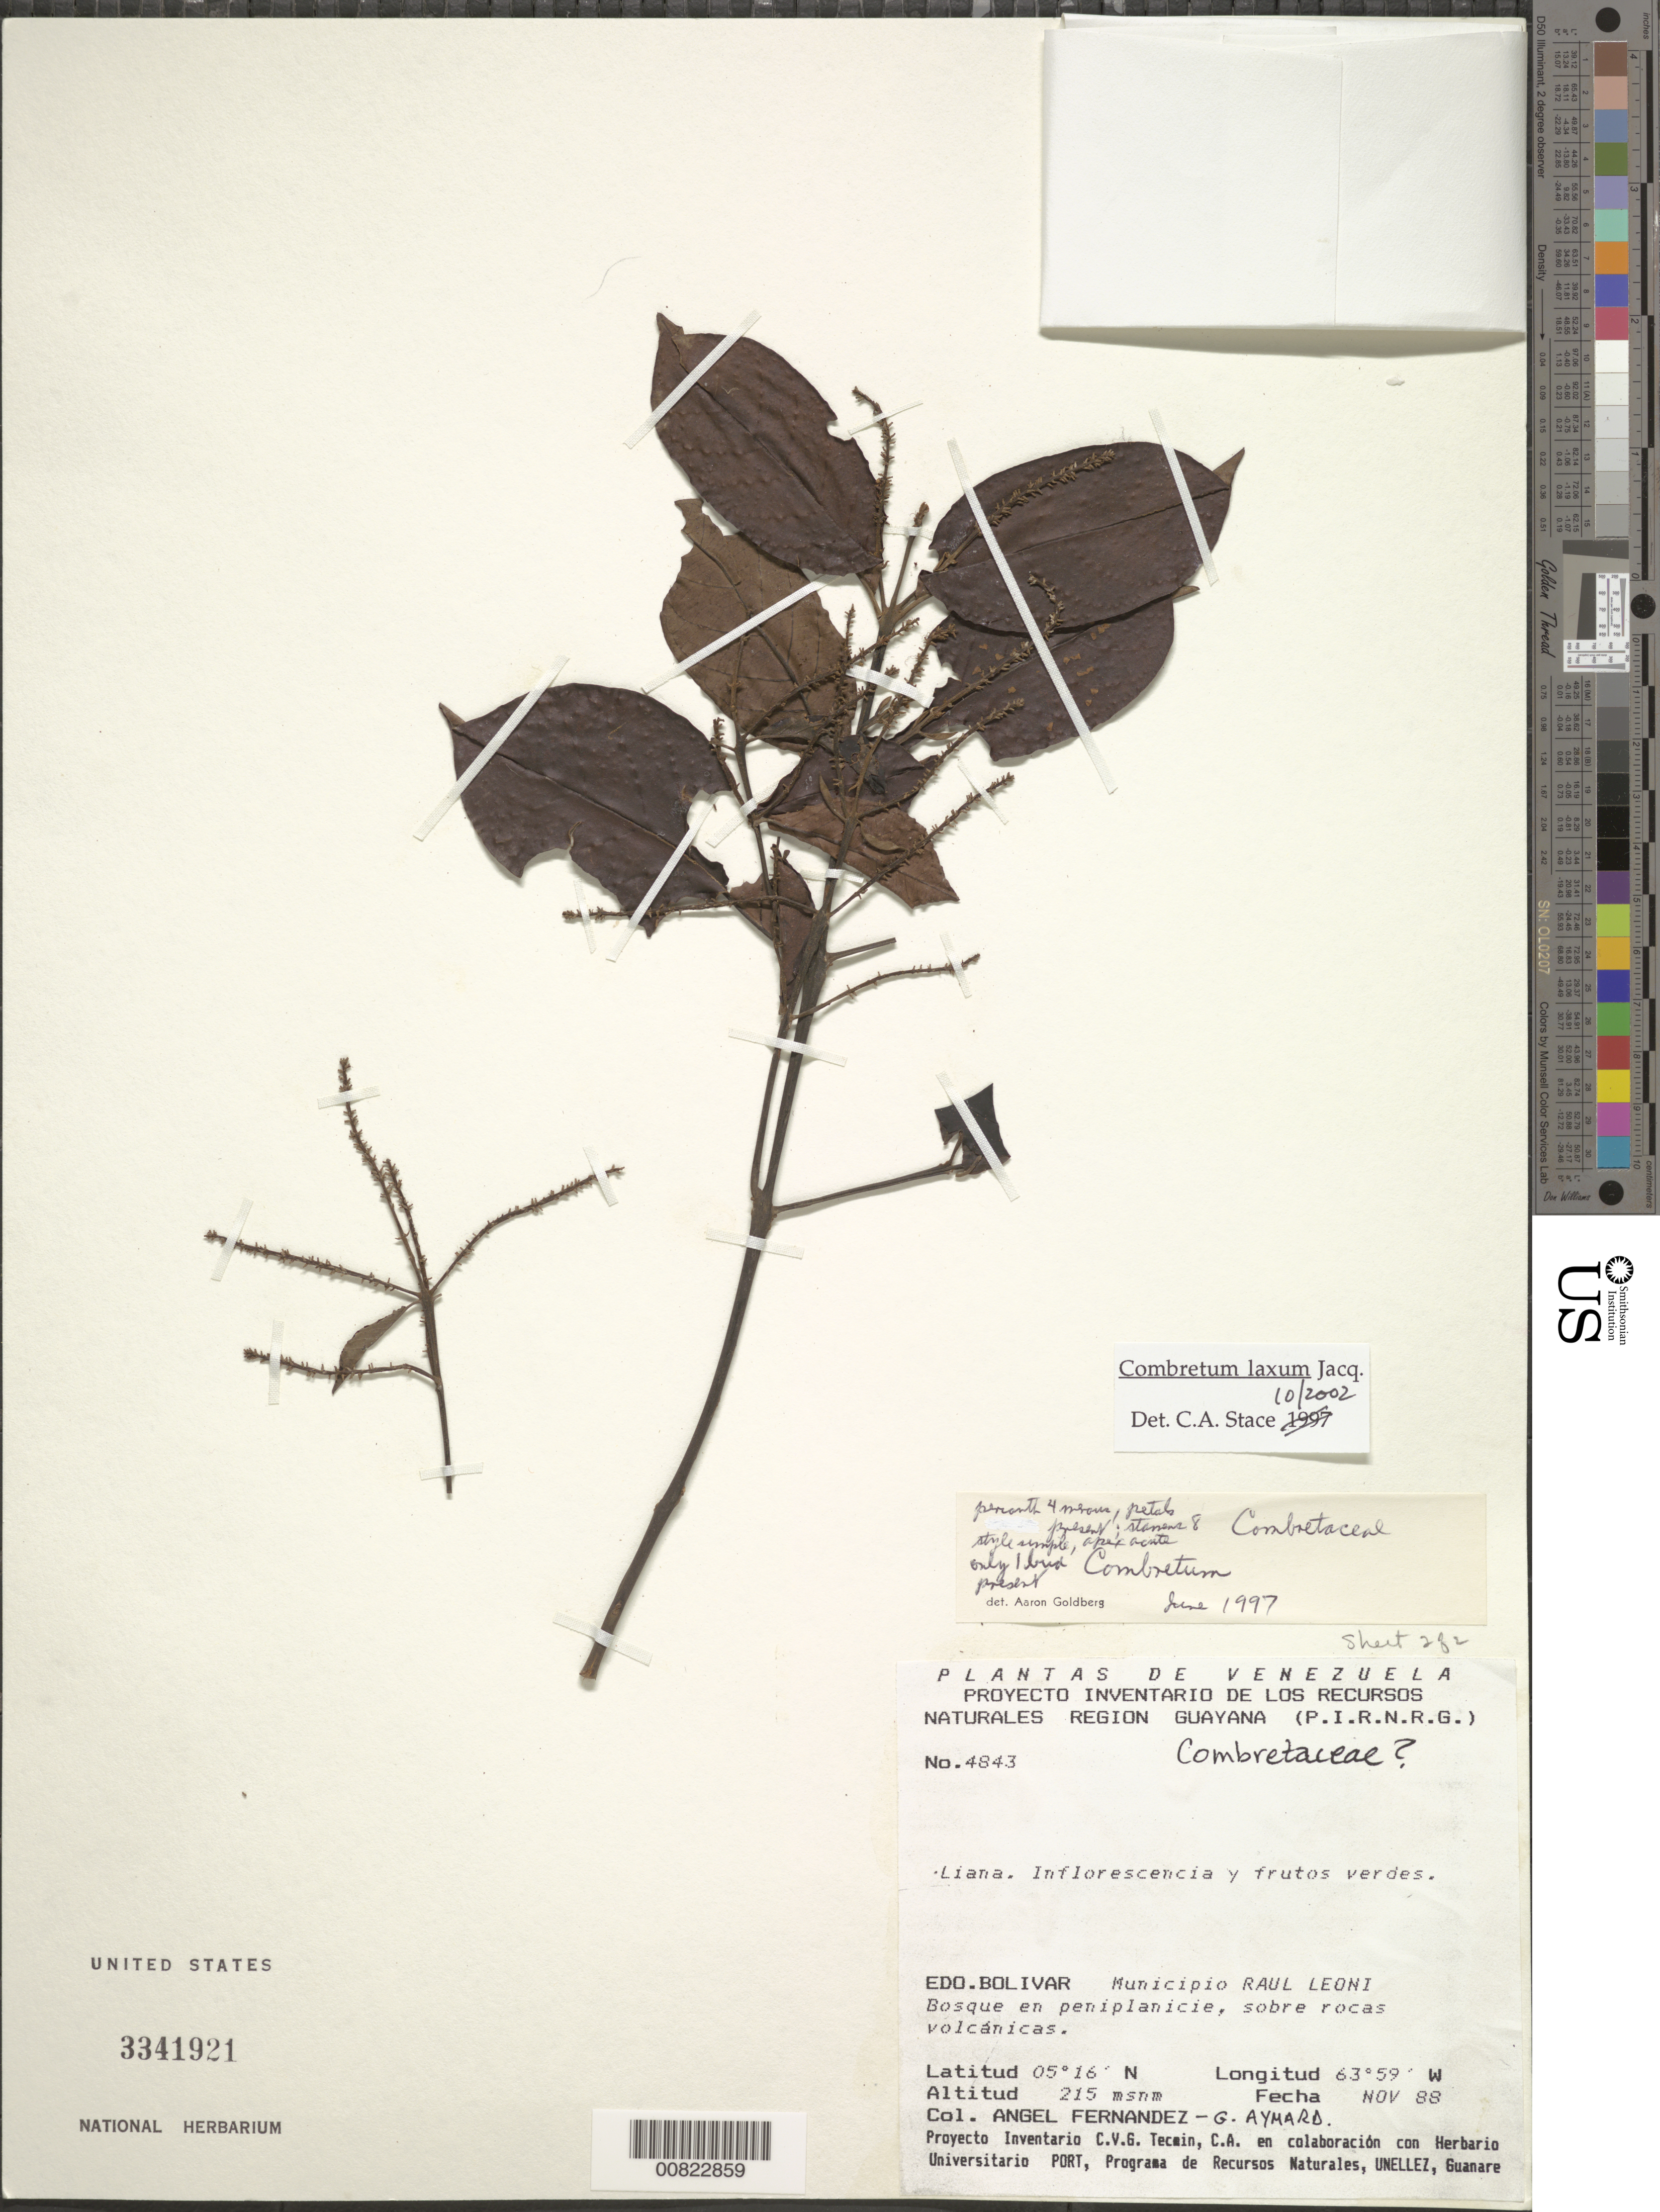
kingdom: Plantae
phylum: Tracheophyta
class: Magnoliopsida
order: Myrtales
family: Combretaceae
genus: Combretum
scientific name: Combretum laxum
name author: Jacq.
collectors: Á. Fernández & G. A. Aymard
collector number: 4843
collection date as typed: Transcribed d/m/y: /11/88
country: Venezuela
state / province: Bolivar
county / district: Angostura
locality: Municipio Raúl Leoni [=Angostura].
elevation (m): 215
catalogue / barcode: US 3341921